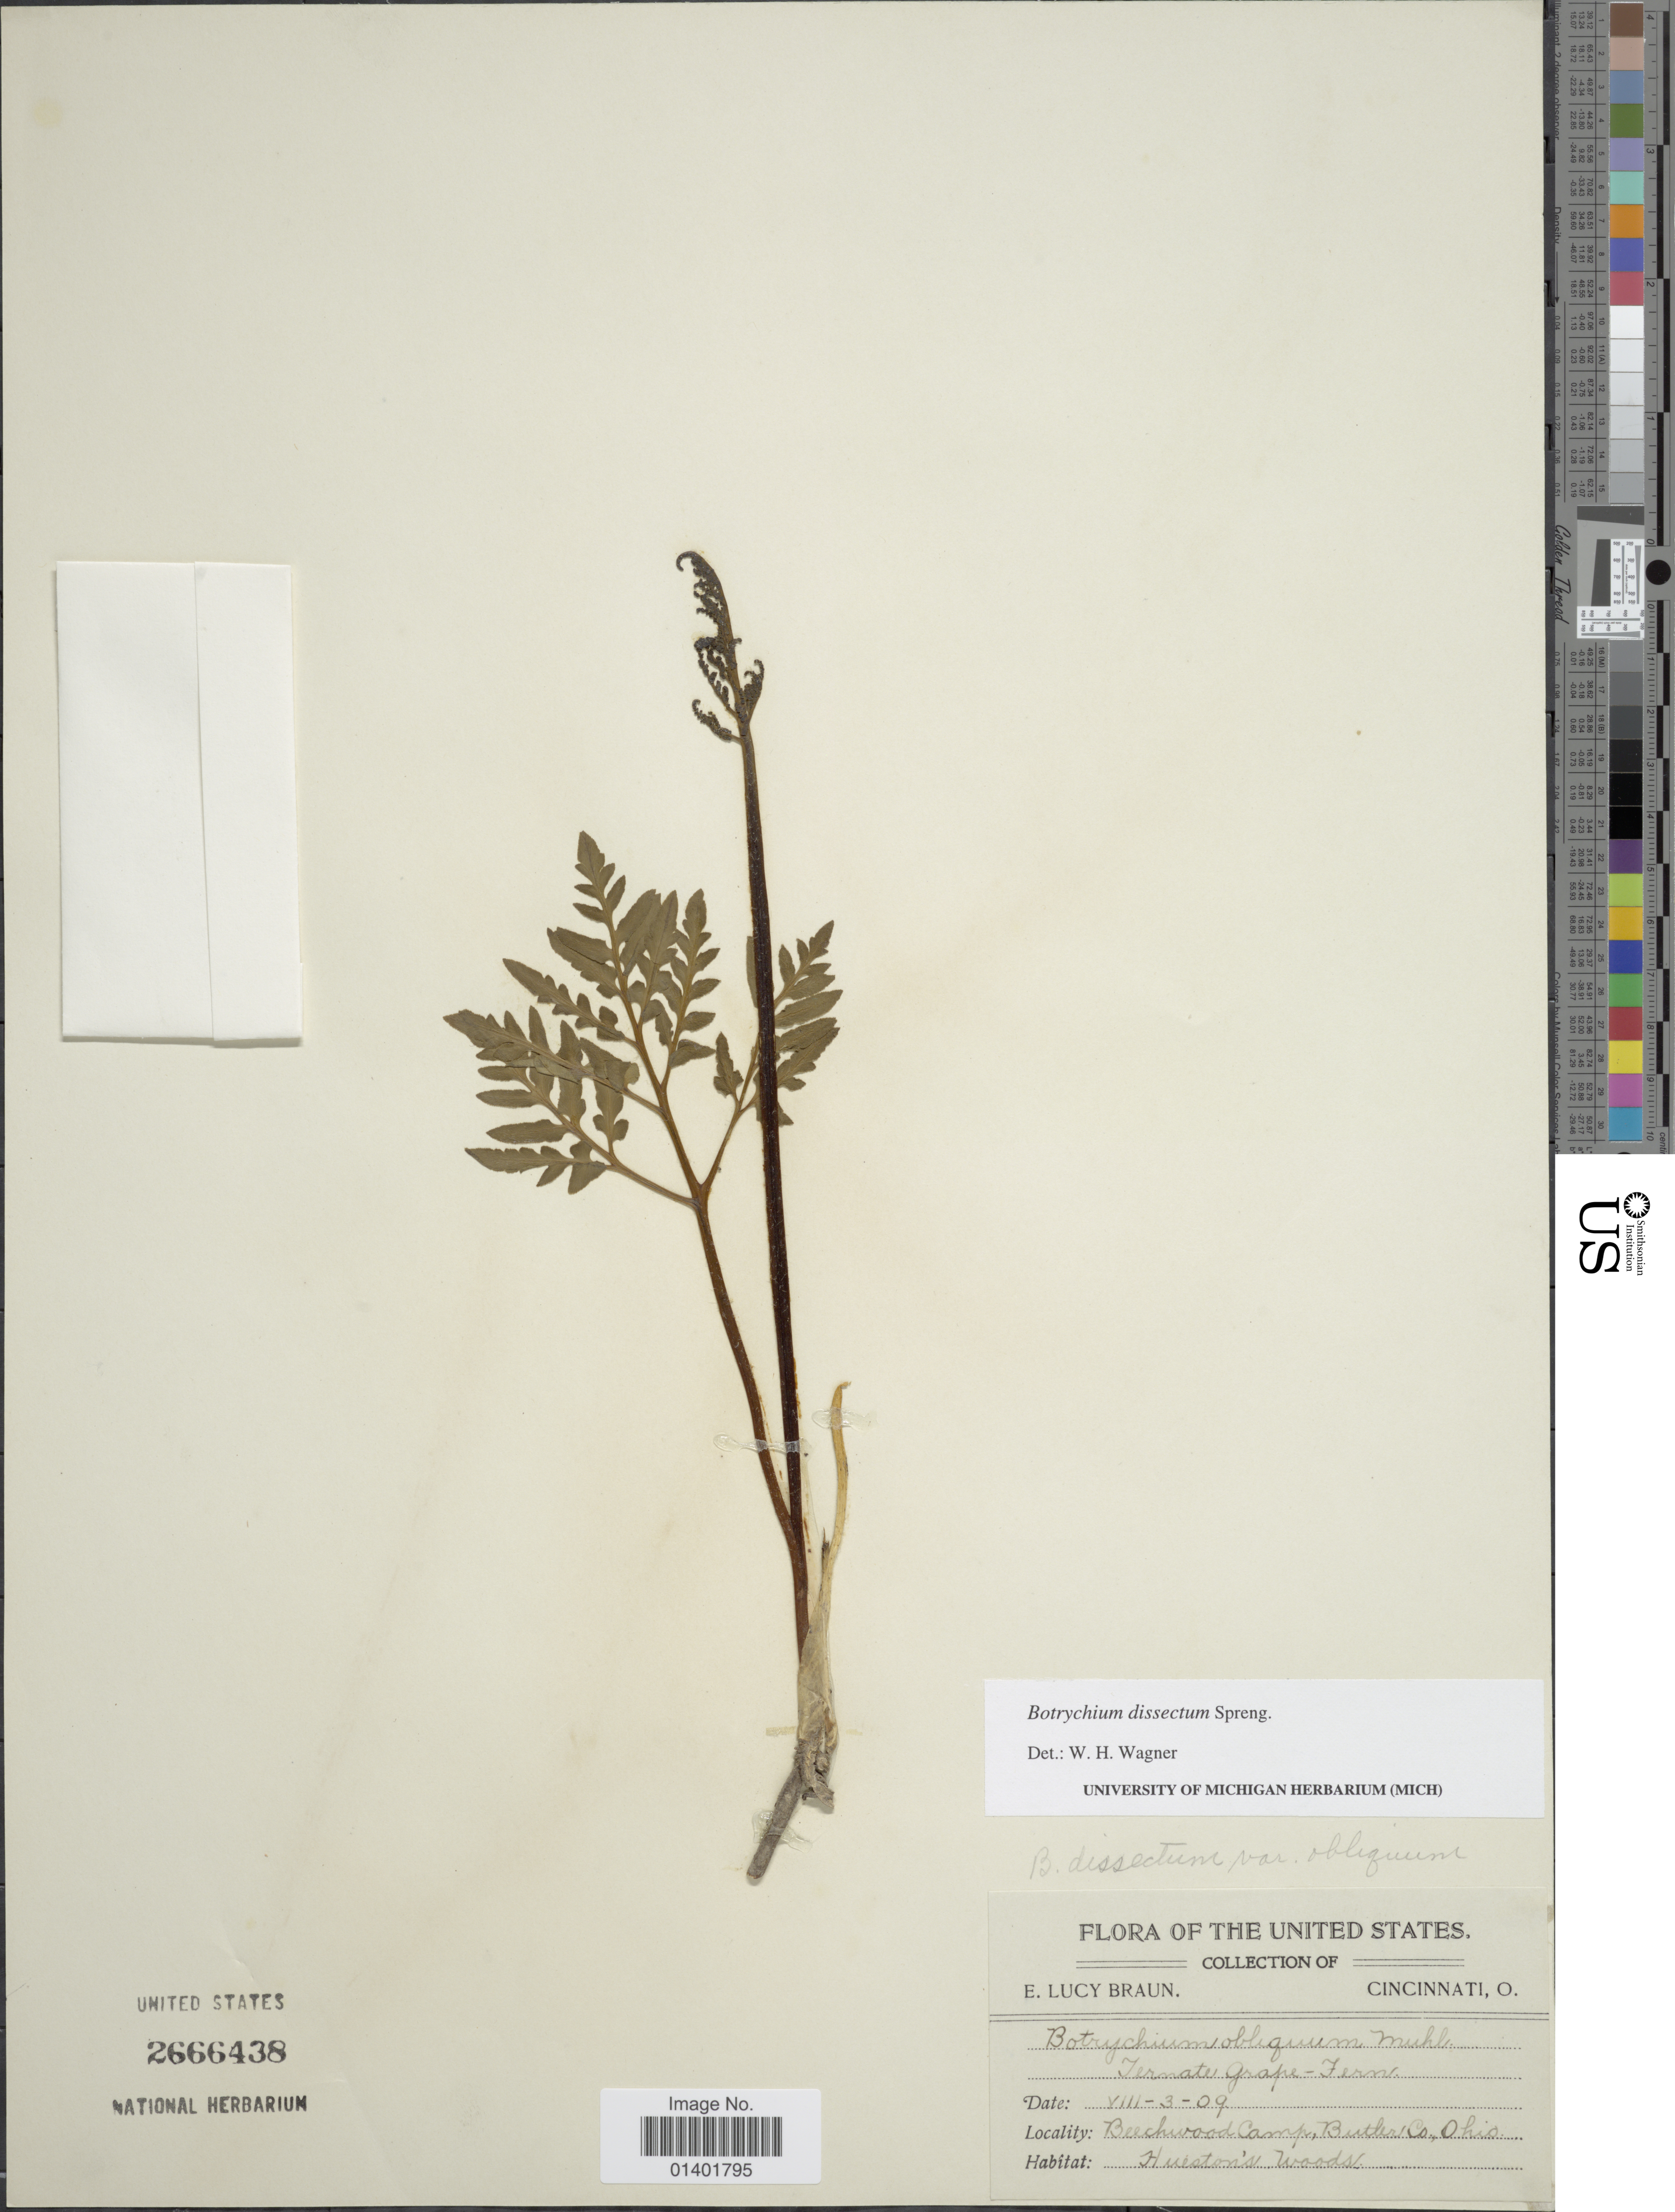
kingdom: Plantae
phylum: Tracheophyta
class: Polypodiopsida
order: Ophioglossales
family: Ophioglossaceae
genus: Botrychium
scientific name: Botrychium dissectum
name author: Spreng.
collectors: E. L. Braun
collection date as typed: Transcribed d/m/y: 3/8/09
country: United States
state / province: Ohio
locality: Beechwood Camp, Butler Co. Hueston's Woods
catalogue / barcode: US 2666438